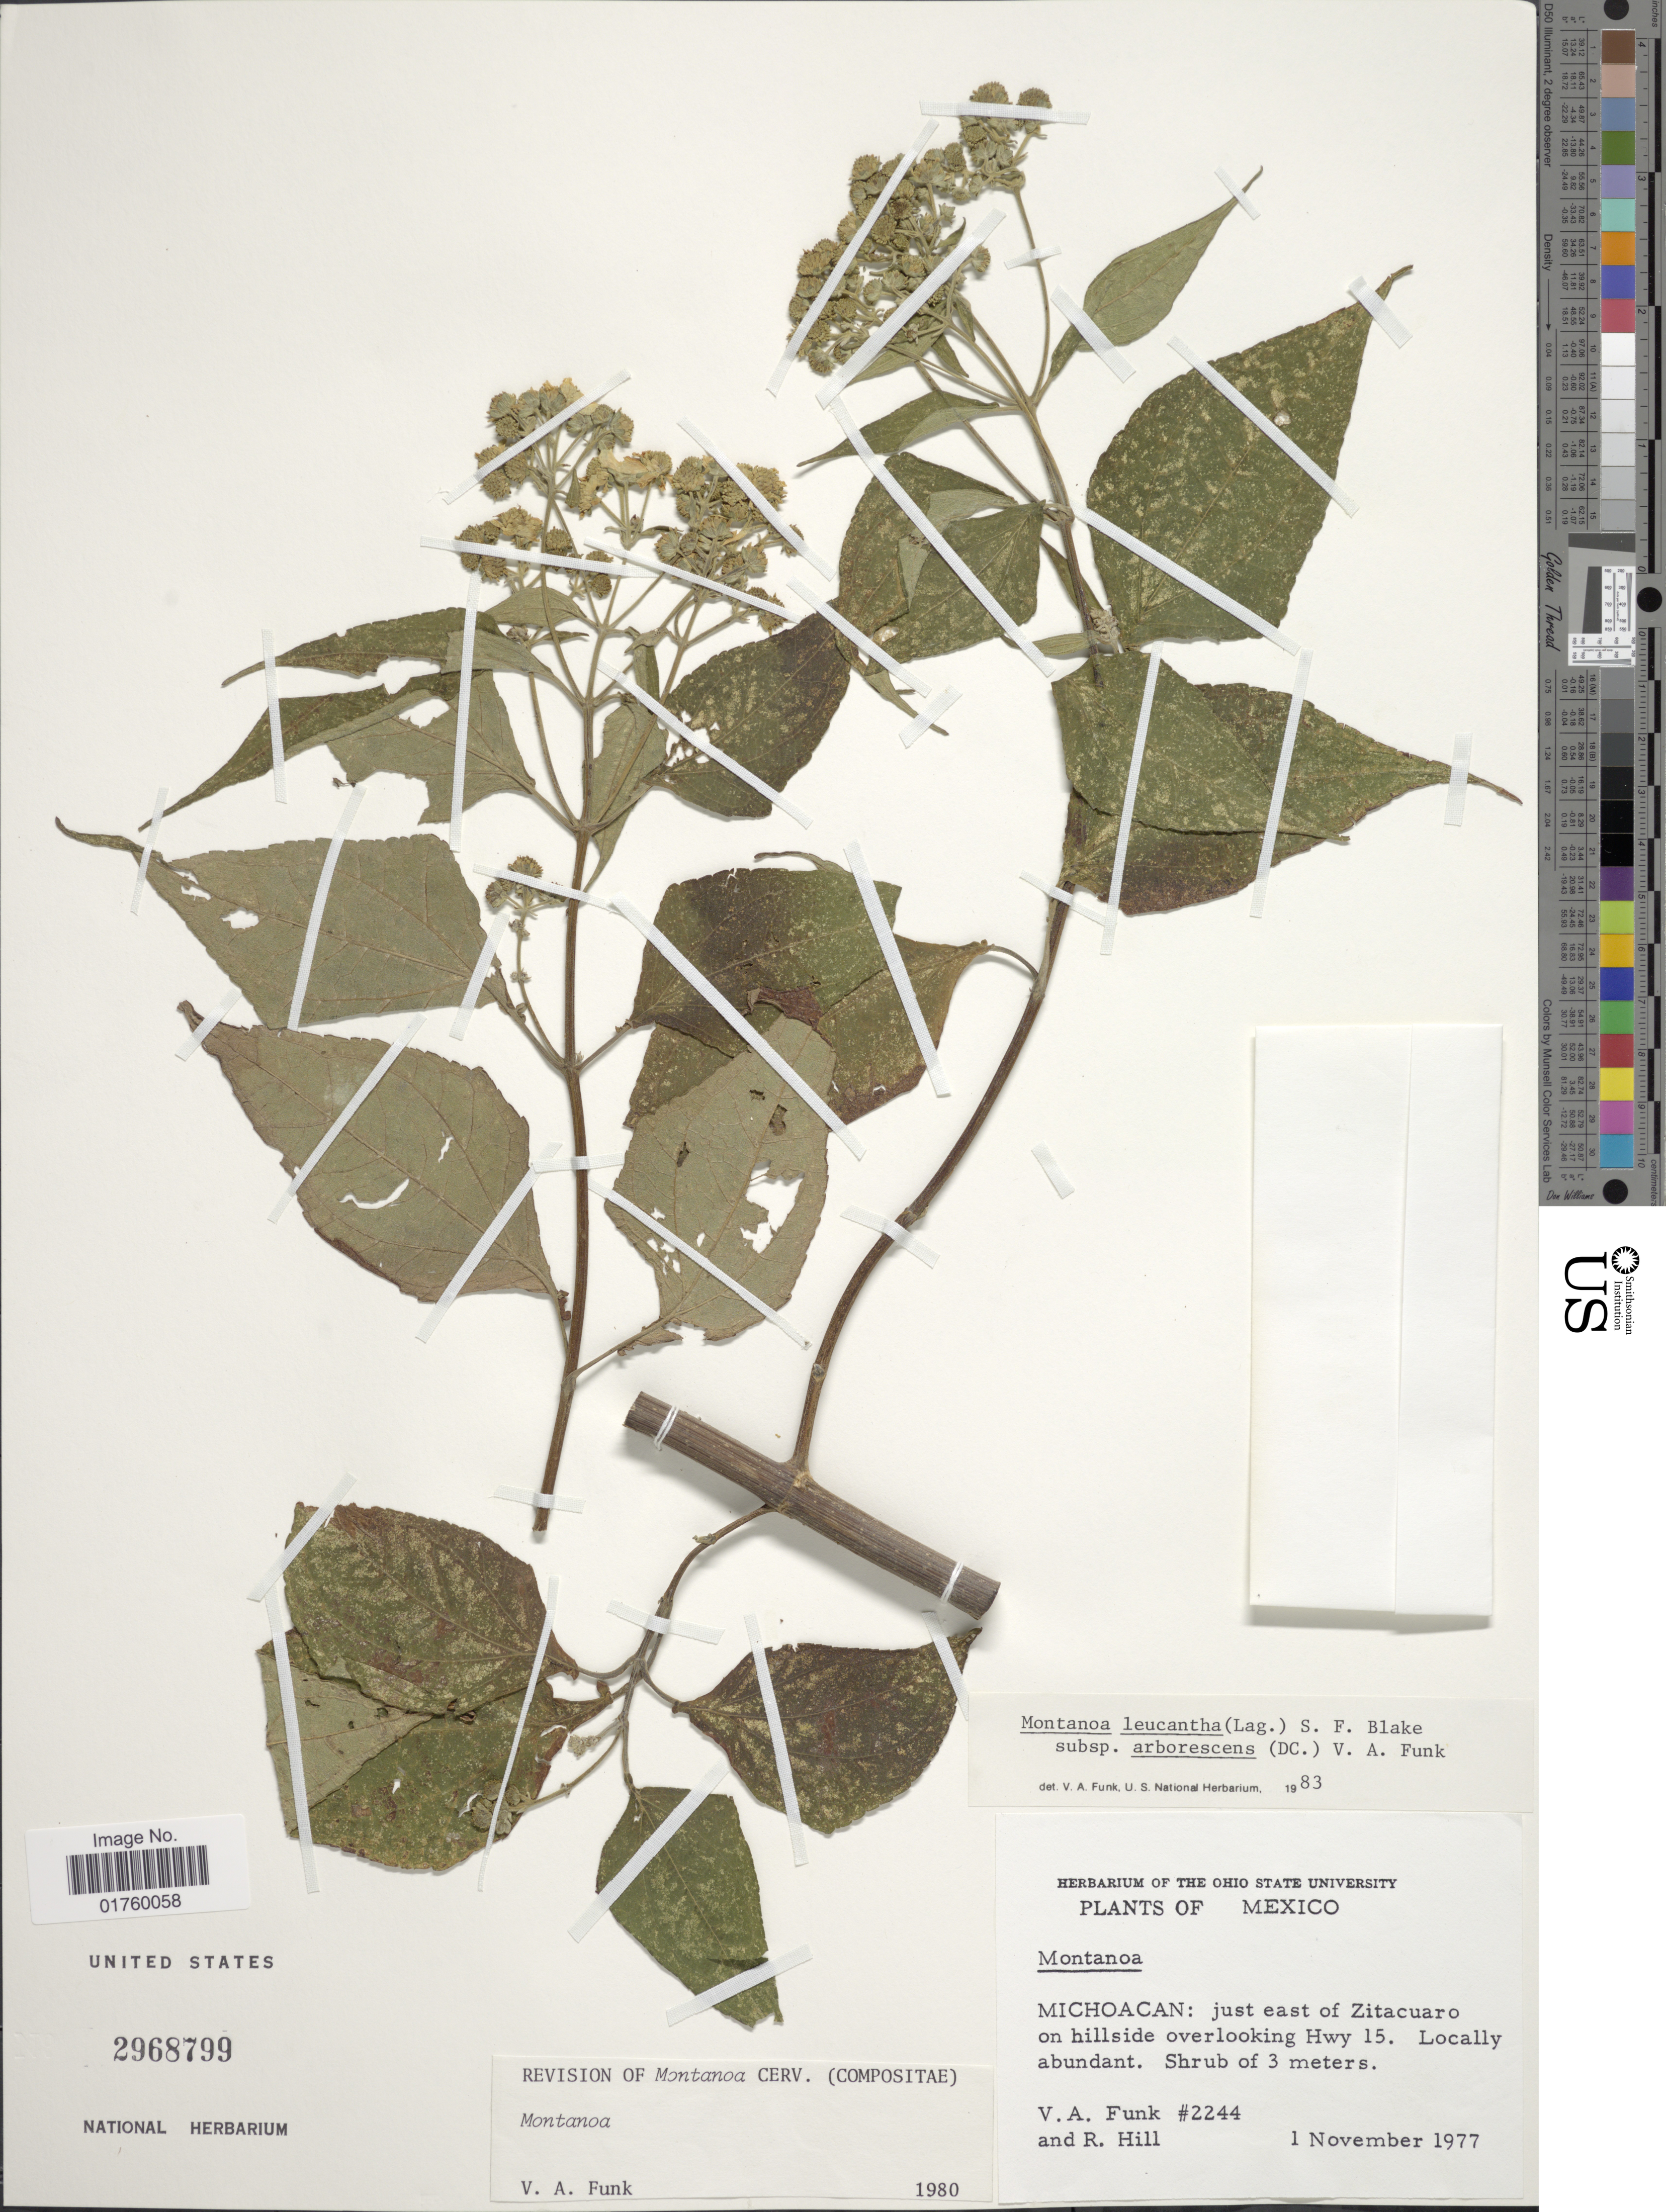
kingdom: Plantae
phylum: Tracheophyta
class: Magnoliopsida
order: Asterales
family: Asteraceae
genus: Montanoa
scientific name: Montanoa leucantha subsp. arborescens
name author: (DC.) V.A. Funk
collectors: V. Funk & R. Hill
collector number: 2244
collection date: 1977-11-01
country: Mexico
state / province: Michoacán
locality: Just east of Zitacuaro on hillside overlooking Hwy 15.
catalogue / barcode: US 2968799